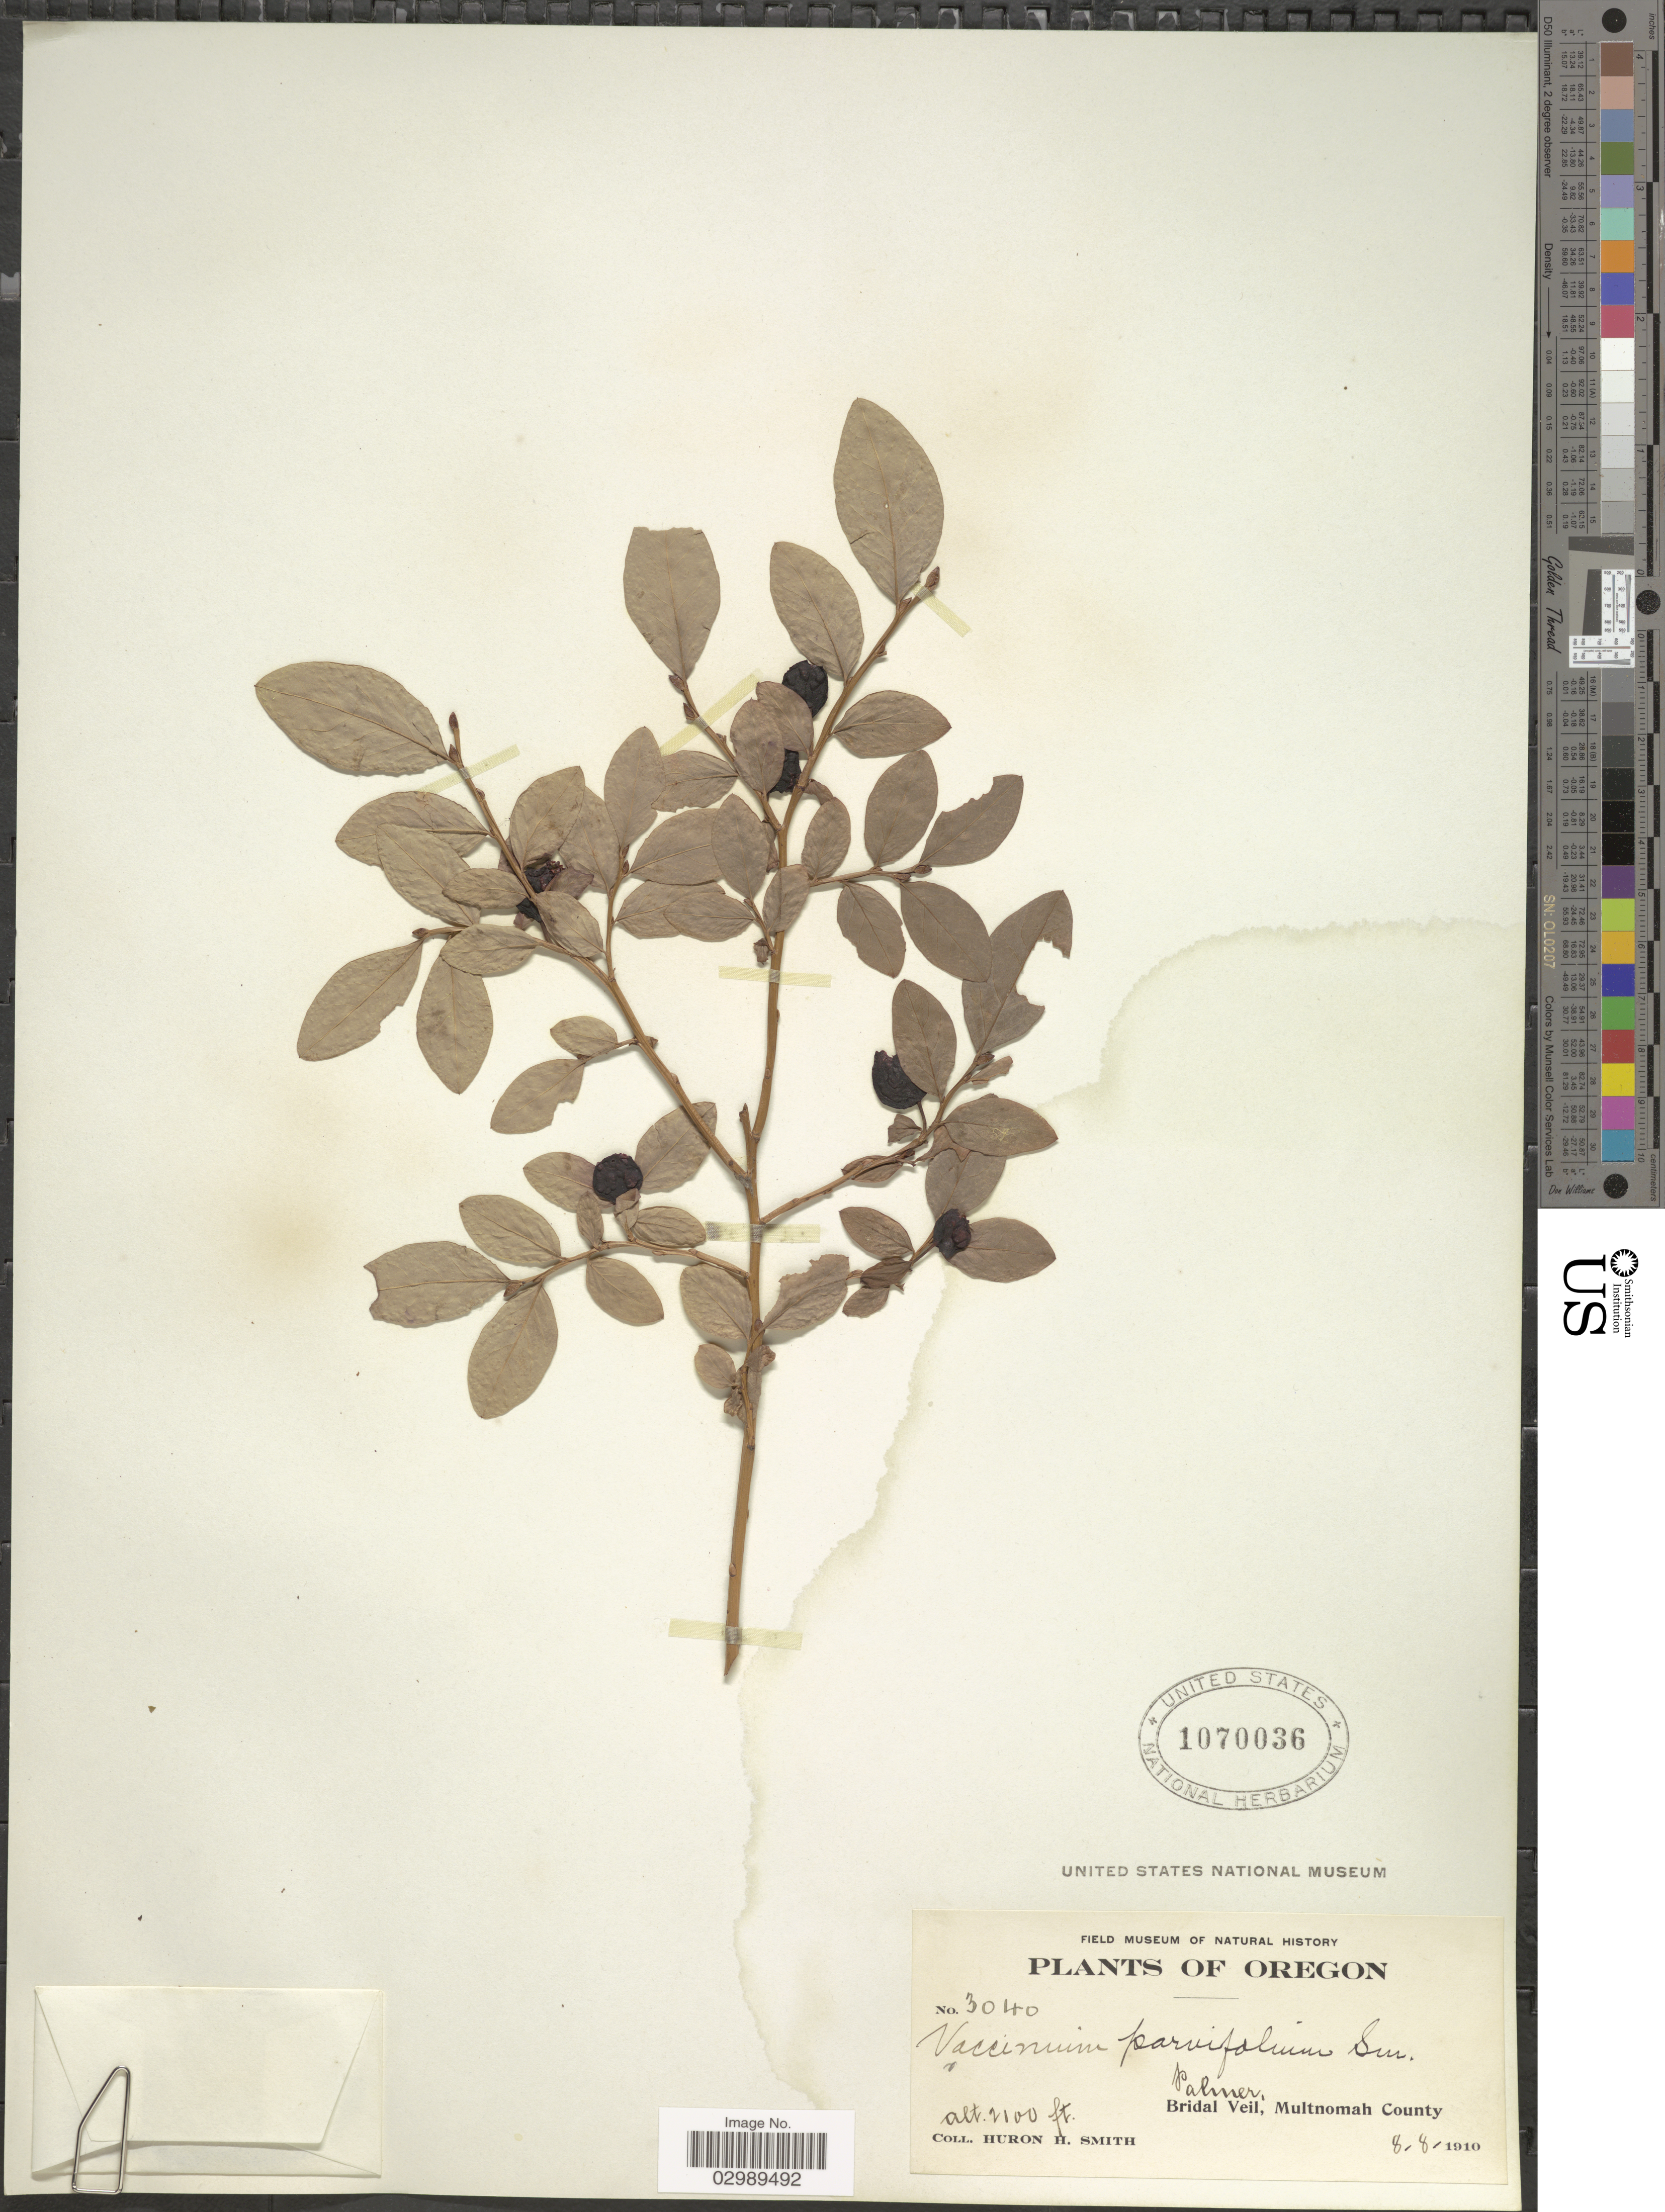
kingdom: Plantae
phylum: Tracheophyta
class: Magnoliopsida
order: Ericales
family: Ericaceae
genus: Vaccinium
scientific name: Vaccinium parvifolium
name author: Small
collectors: Huron H. Smith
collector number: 3040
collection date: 1910-08-08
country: United States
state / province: Oregon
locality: Palmer, Bridal Veil, Multnomah County.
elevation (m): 640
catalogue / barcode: US 1070036